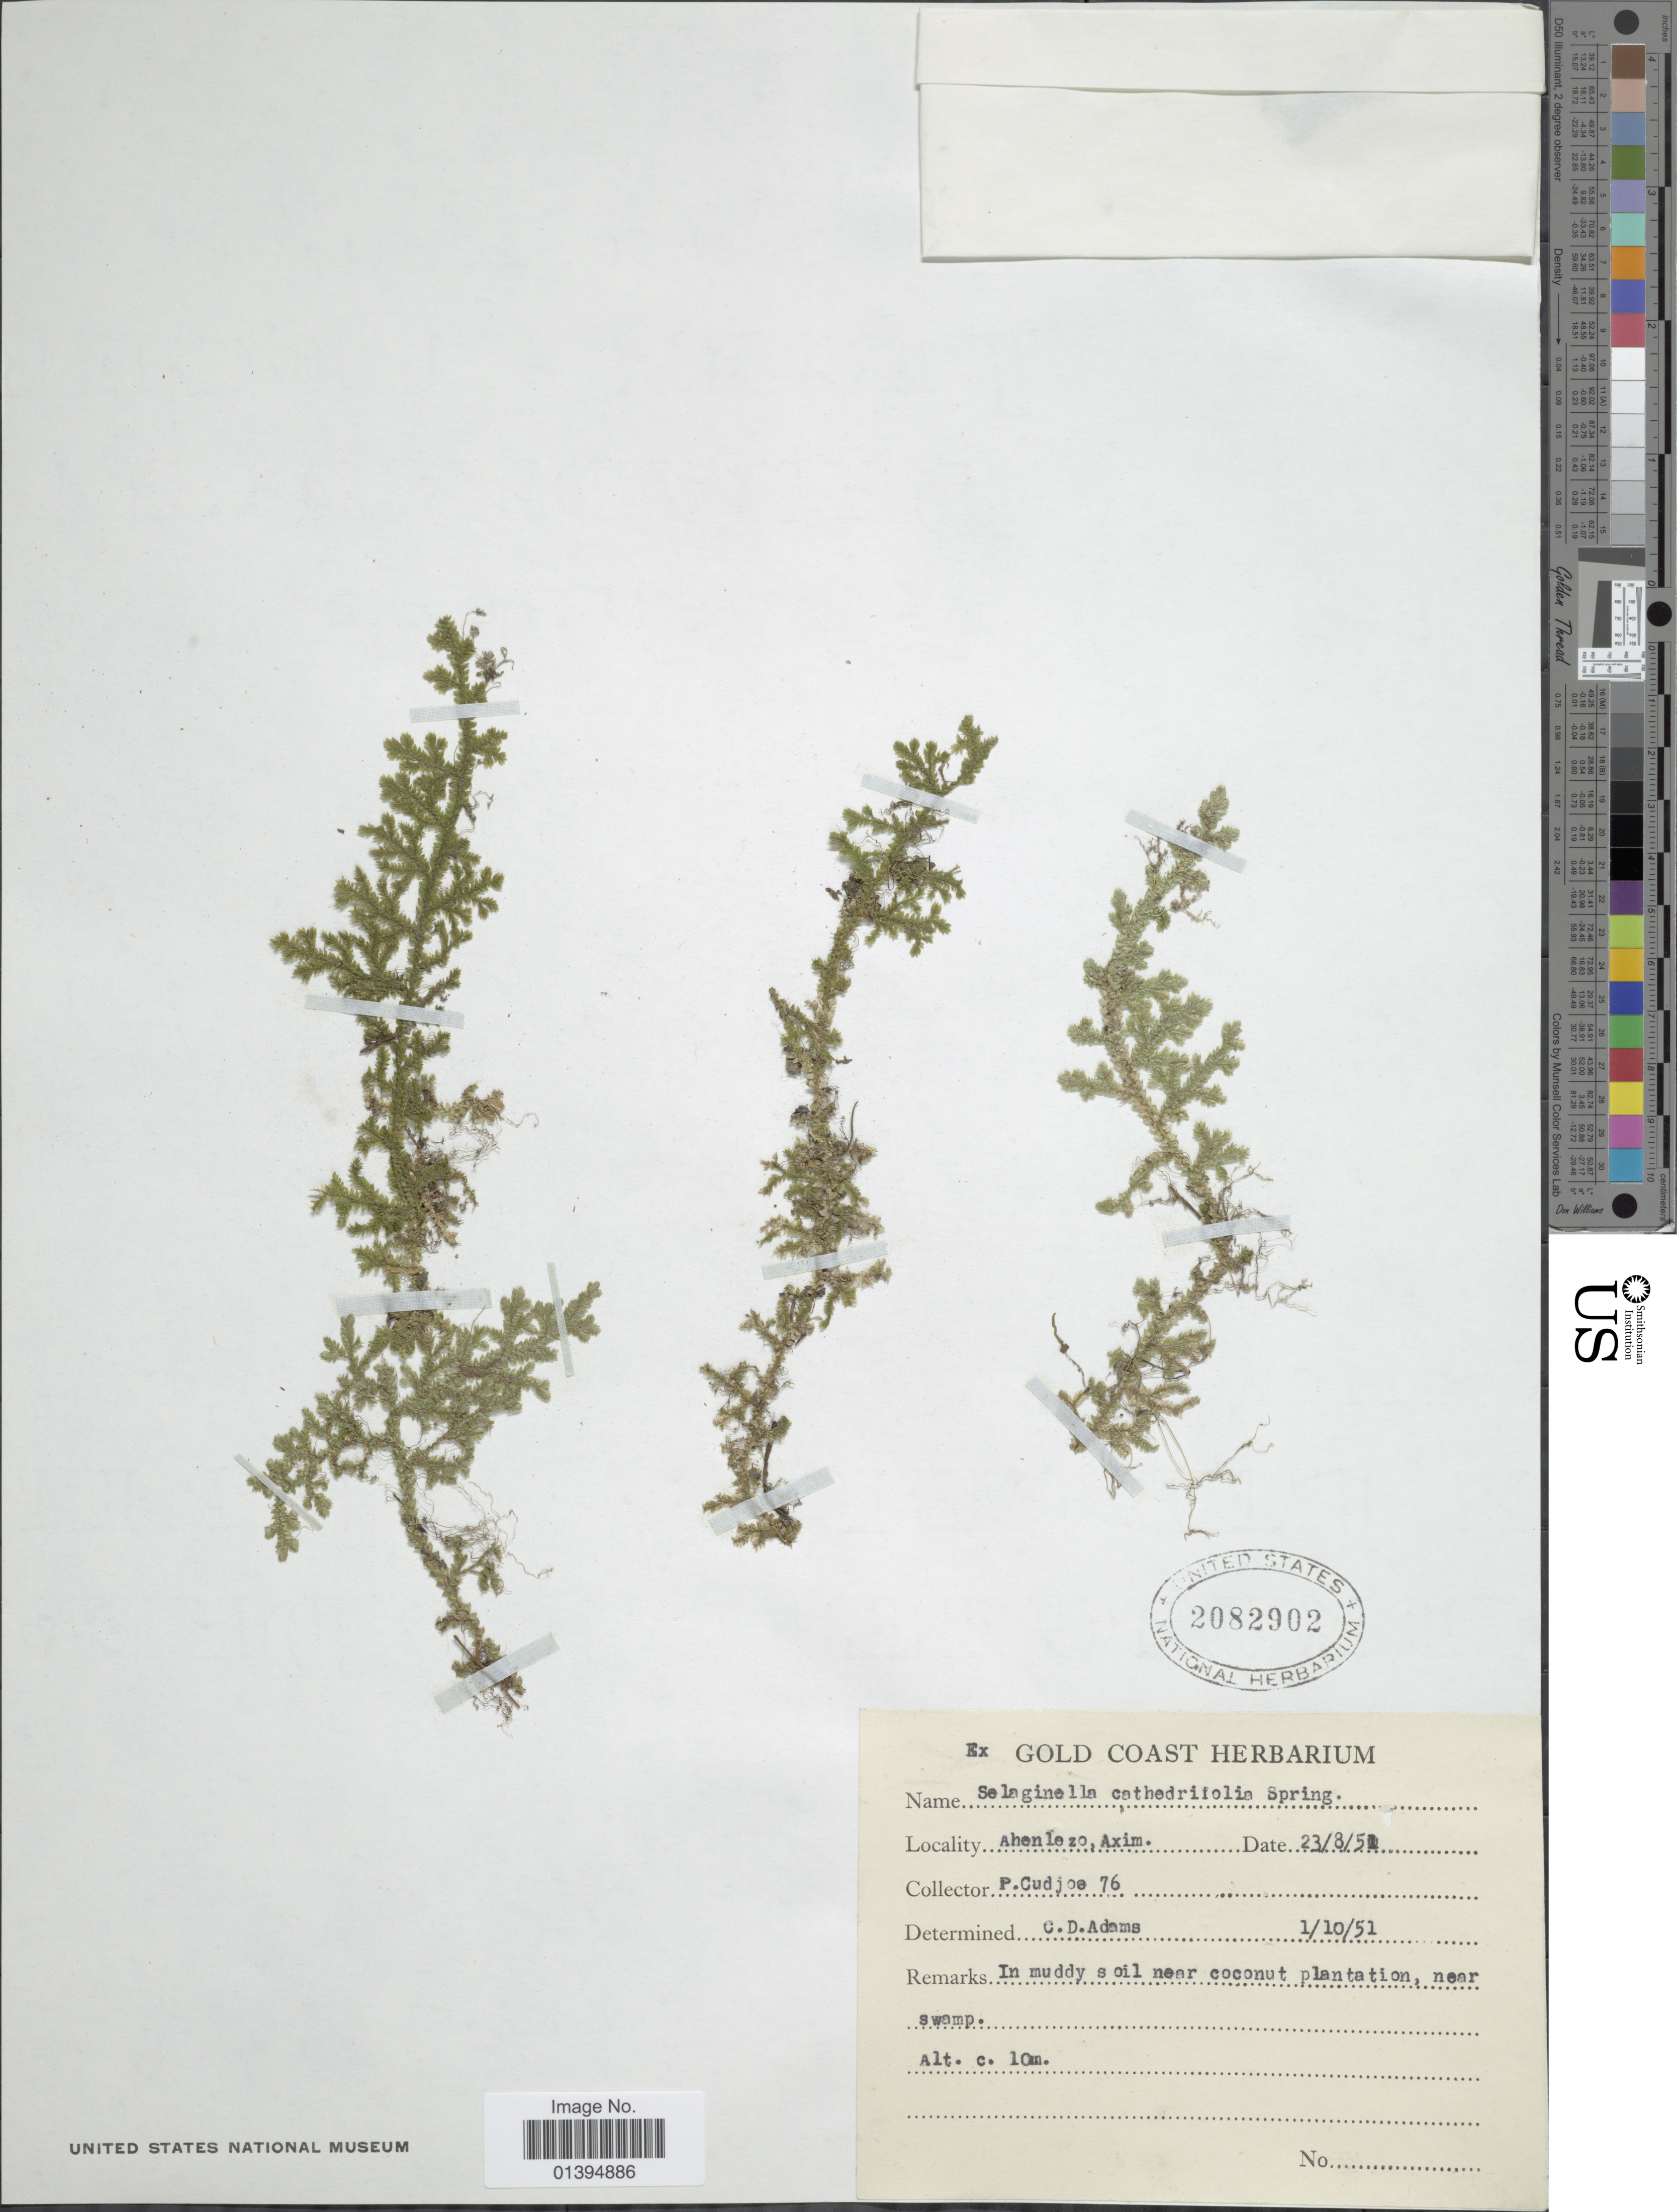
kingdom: Plantae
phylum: Tracheophyta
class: Lycopodiopsida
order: Selaginellales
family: Selaginellaceae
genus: Selaginella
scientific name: Selaginella cathedrifolia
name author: Spring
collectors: P. Cudjoe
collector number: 76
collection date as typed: Transcribed d/m/y: 1/10/51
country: Ghana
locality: Ahenlezo, Axim.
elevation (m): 10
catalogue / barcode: US 2082902